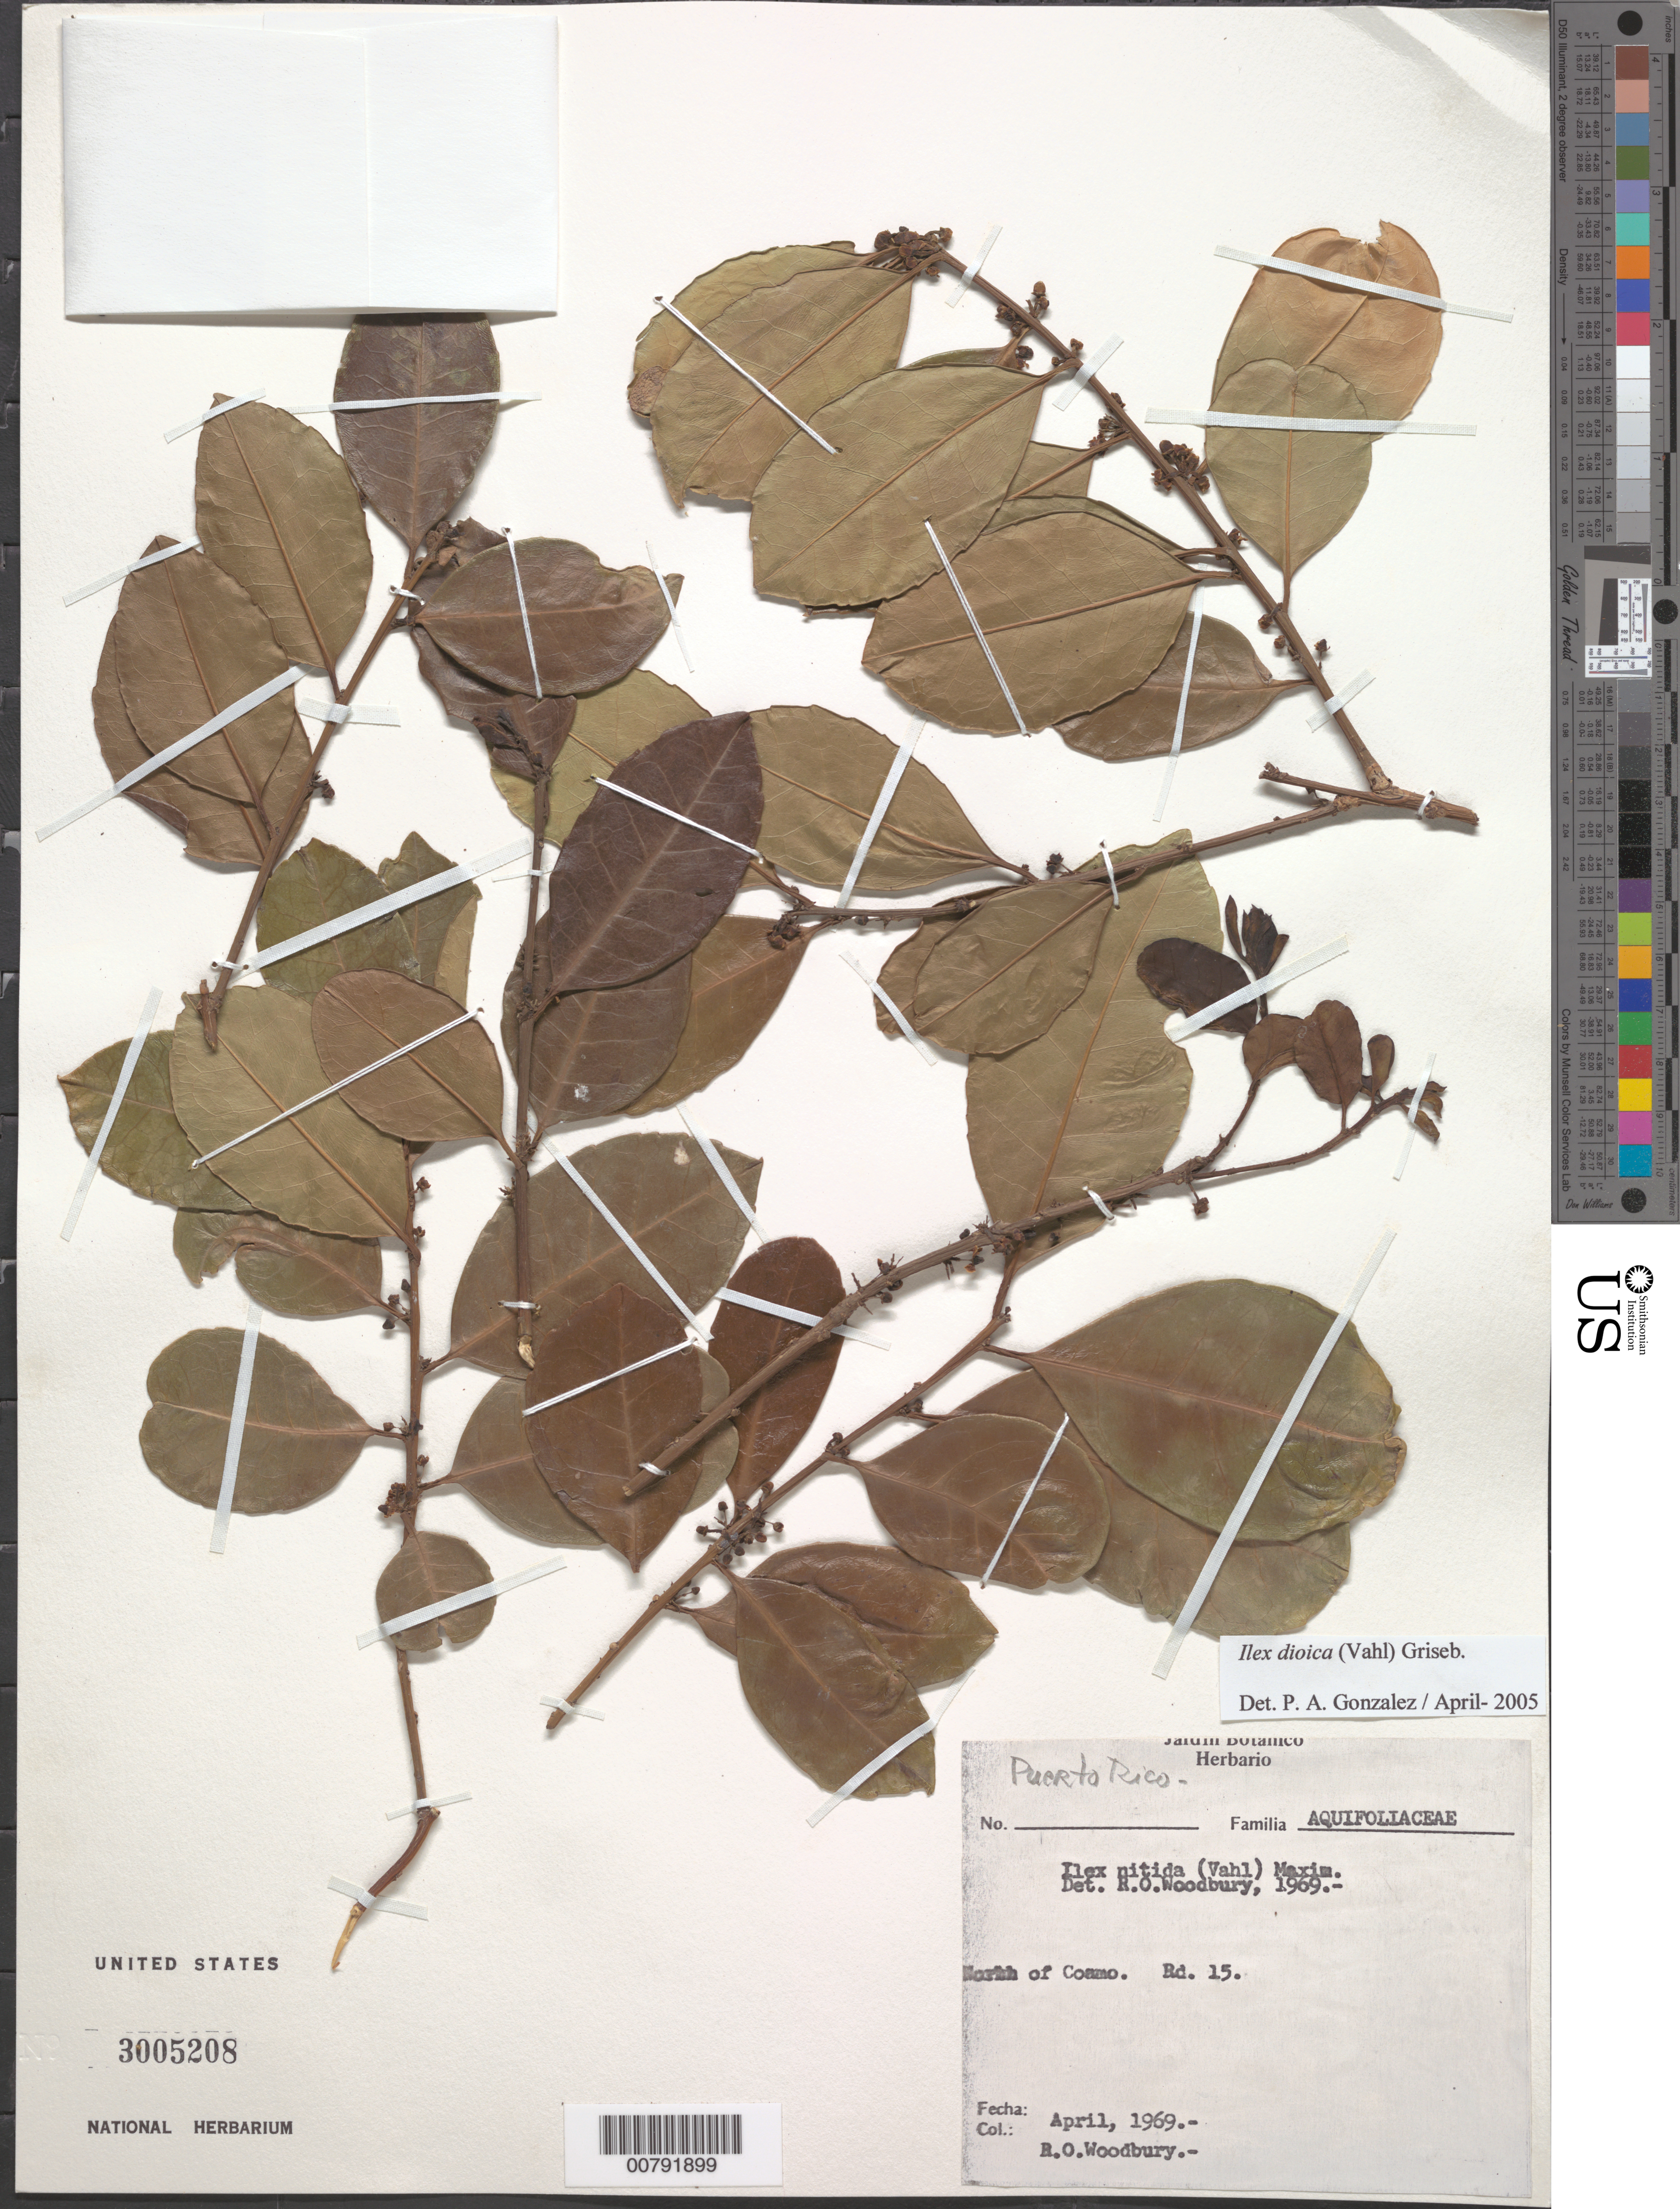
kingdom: Plantae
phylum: Tracheophyta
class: Magnoliopsida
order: Aquifoliales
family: Aquifoliaceae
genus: Ilex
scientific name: Ilex dioica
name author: (Vahl) Griseb.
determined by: Woodbury, R. O.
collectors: R. O. Woodbury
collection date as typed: Apr 1969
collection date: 1969-04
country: Puerto Rico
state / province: Coamo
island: Puerto Rico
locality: Coamo, N of on Rd. 15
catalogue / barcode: US 3005208